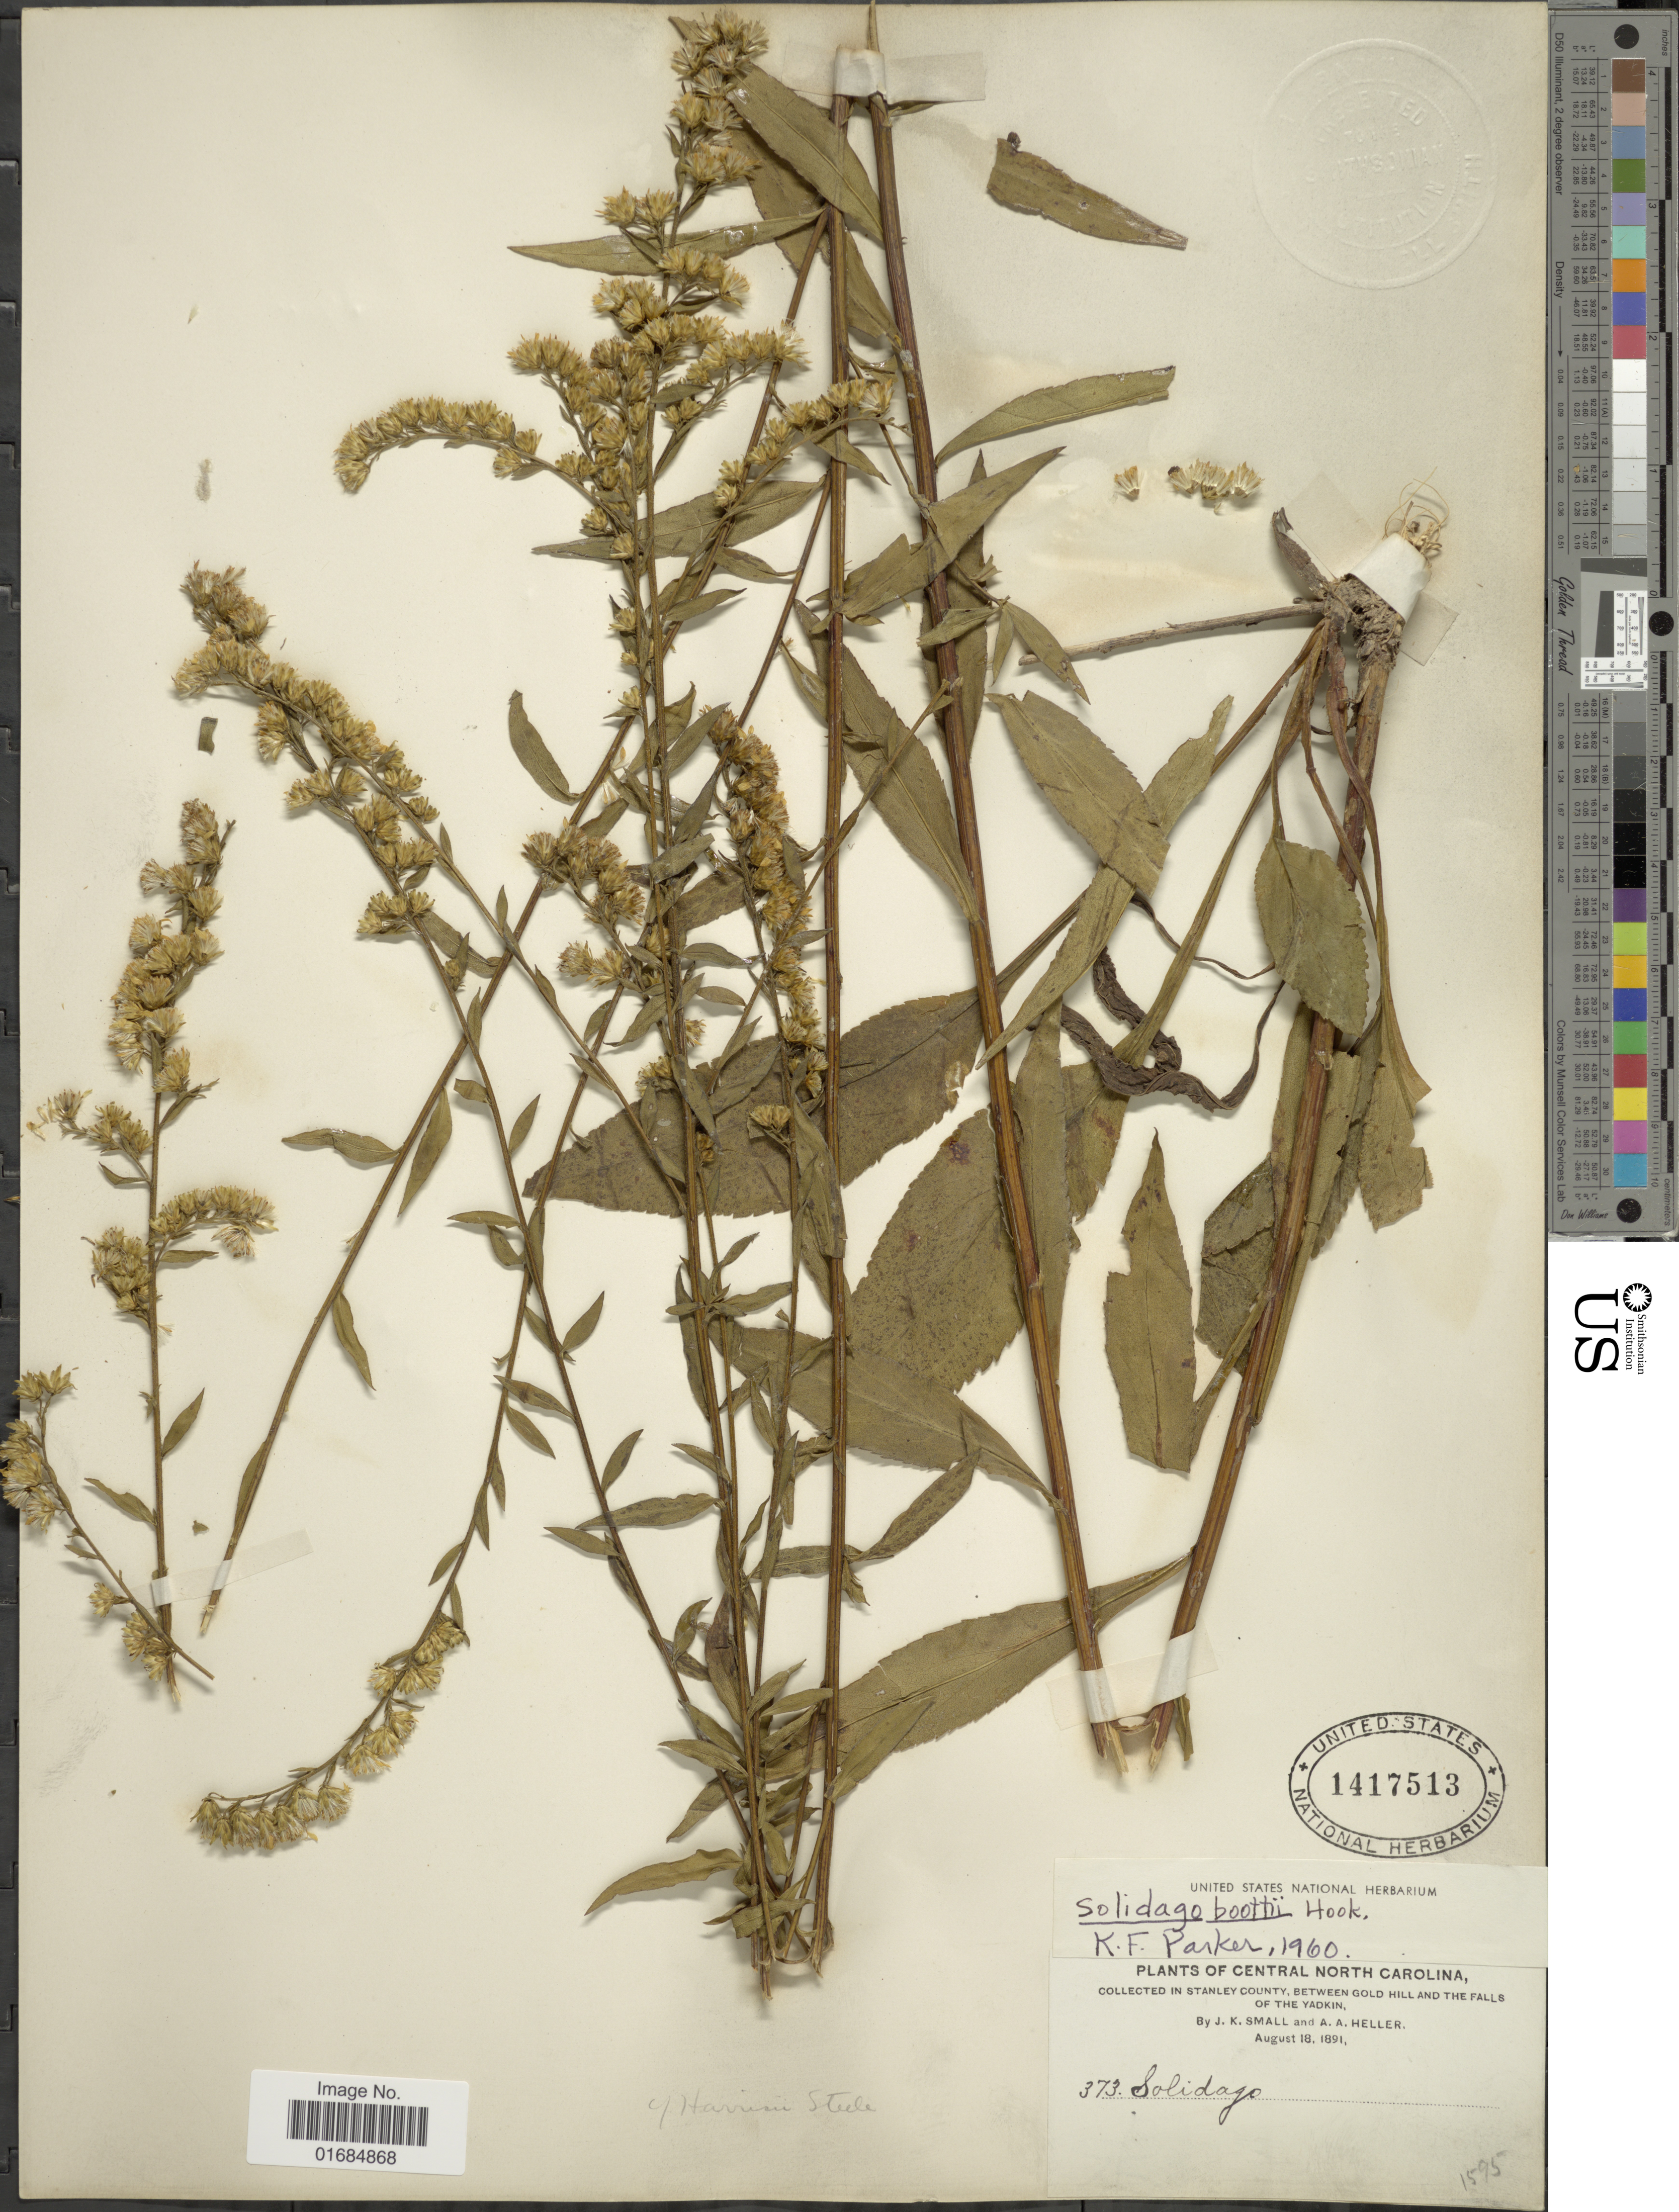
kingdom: Plantae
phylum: Tracheophyta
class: Magnoliopsida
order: Asterales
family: Asteraceae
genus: Solidago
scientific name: Solidago boottii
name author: Hook.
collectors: J. K. Small & A. A. Heller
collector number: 373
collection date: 1891-08-18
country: United States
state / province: North Carolina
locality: Central North Carolina, in Stanley County, between Gold Hill and the Falls of the Yadkin.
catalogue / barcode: US 1417513